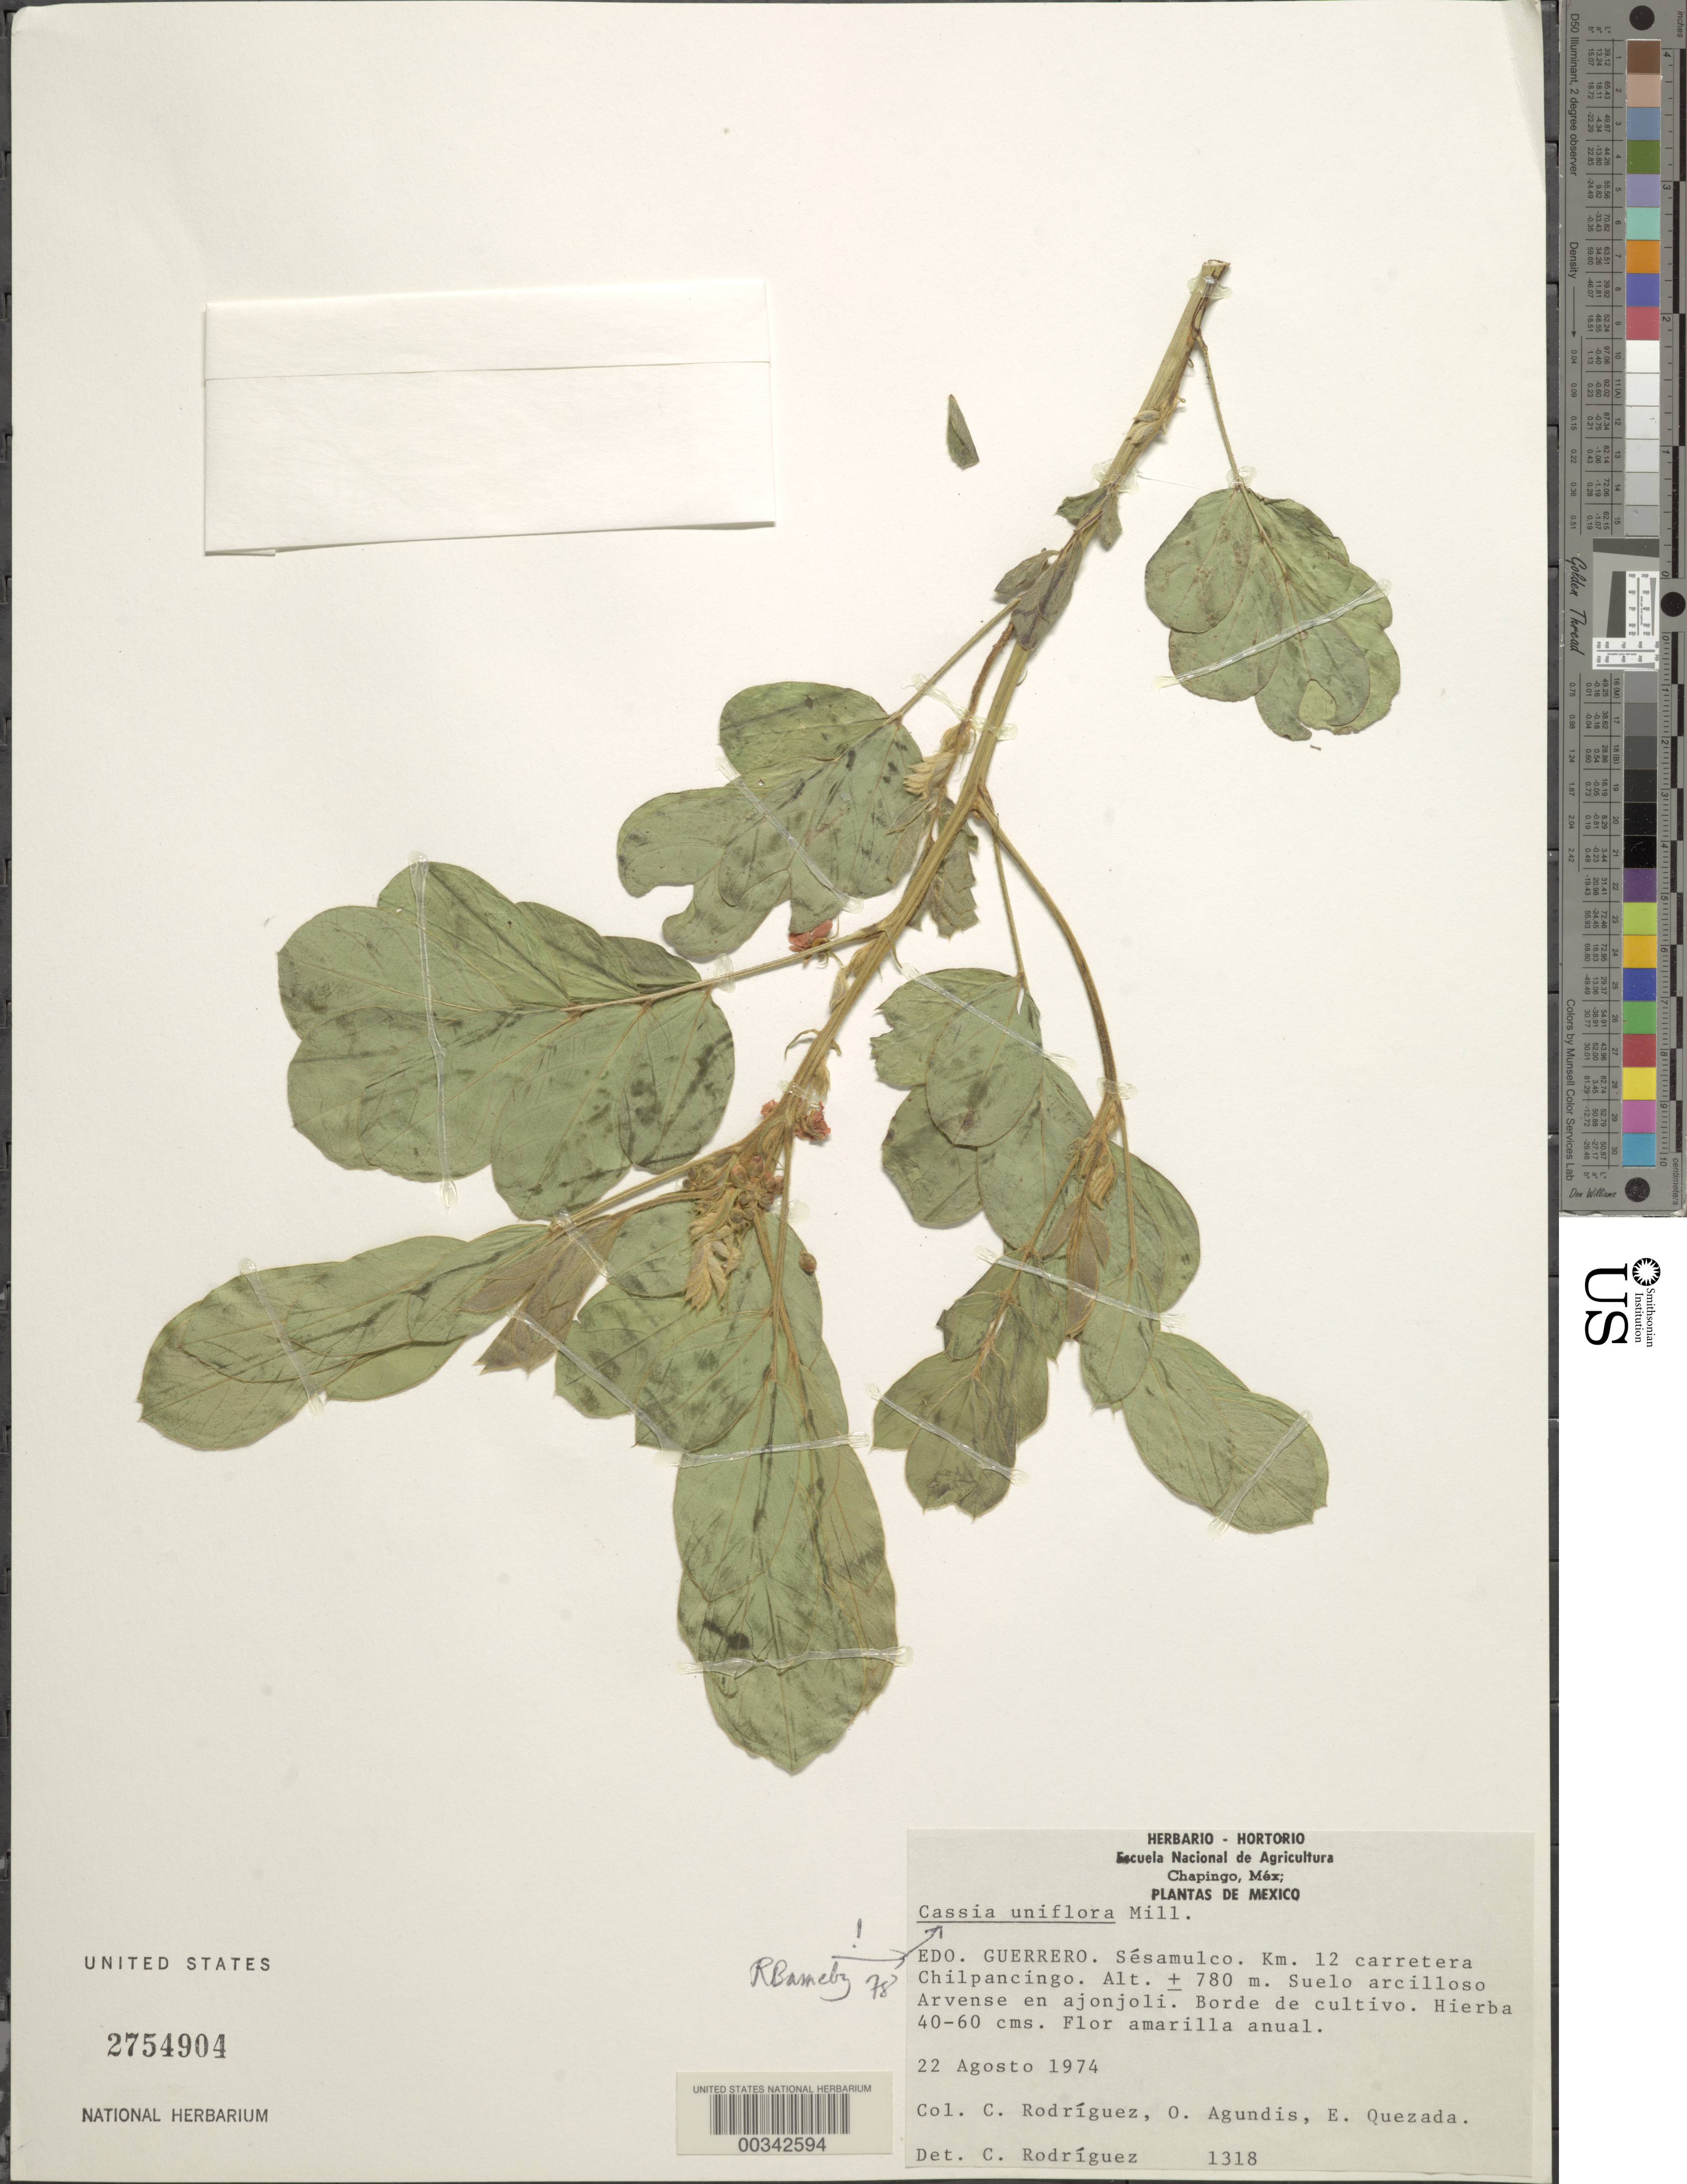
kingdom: Plantae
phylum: Tracheophyta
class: Magnoliopsida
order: Fabales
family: Fabaceae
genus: Senna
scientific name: Senna uniflora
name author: (Mill.) H.S. Irwin & Barneby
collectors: C. Rodriguez, O. Agundis & E. Quezada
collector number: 1318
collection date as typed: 22 Aug 1974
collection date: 1974-08-22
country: Mexico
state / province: Guerrero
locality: Sesamulco; km 12 Chilpancingo road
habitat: Edge of cultivation; clay ground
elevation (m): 780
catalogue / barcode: US 2754904